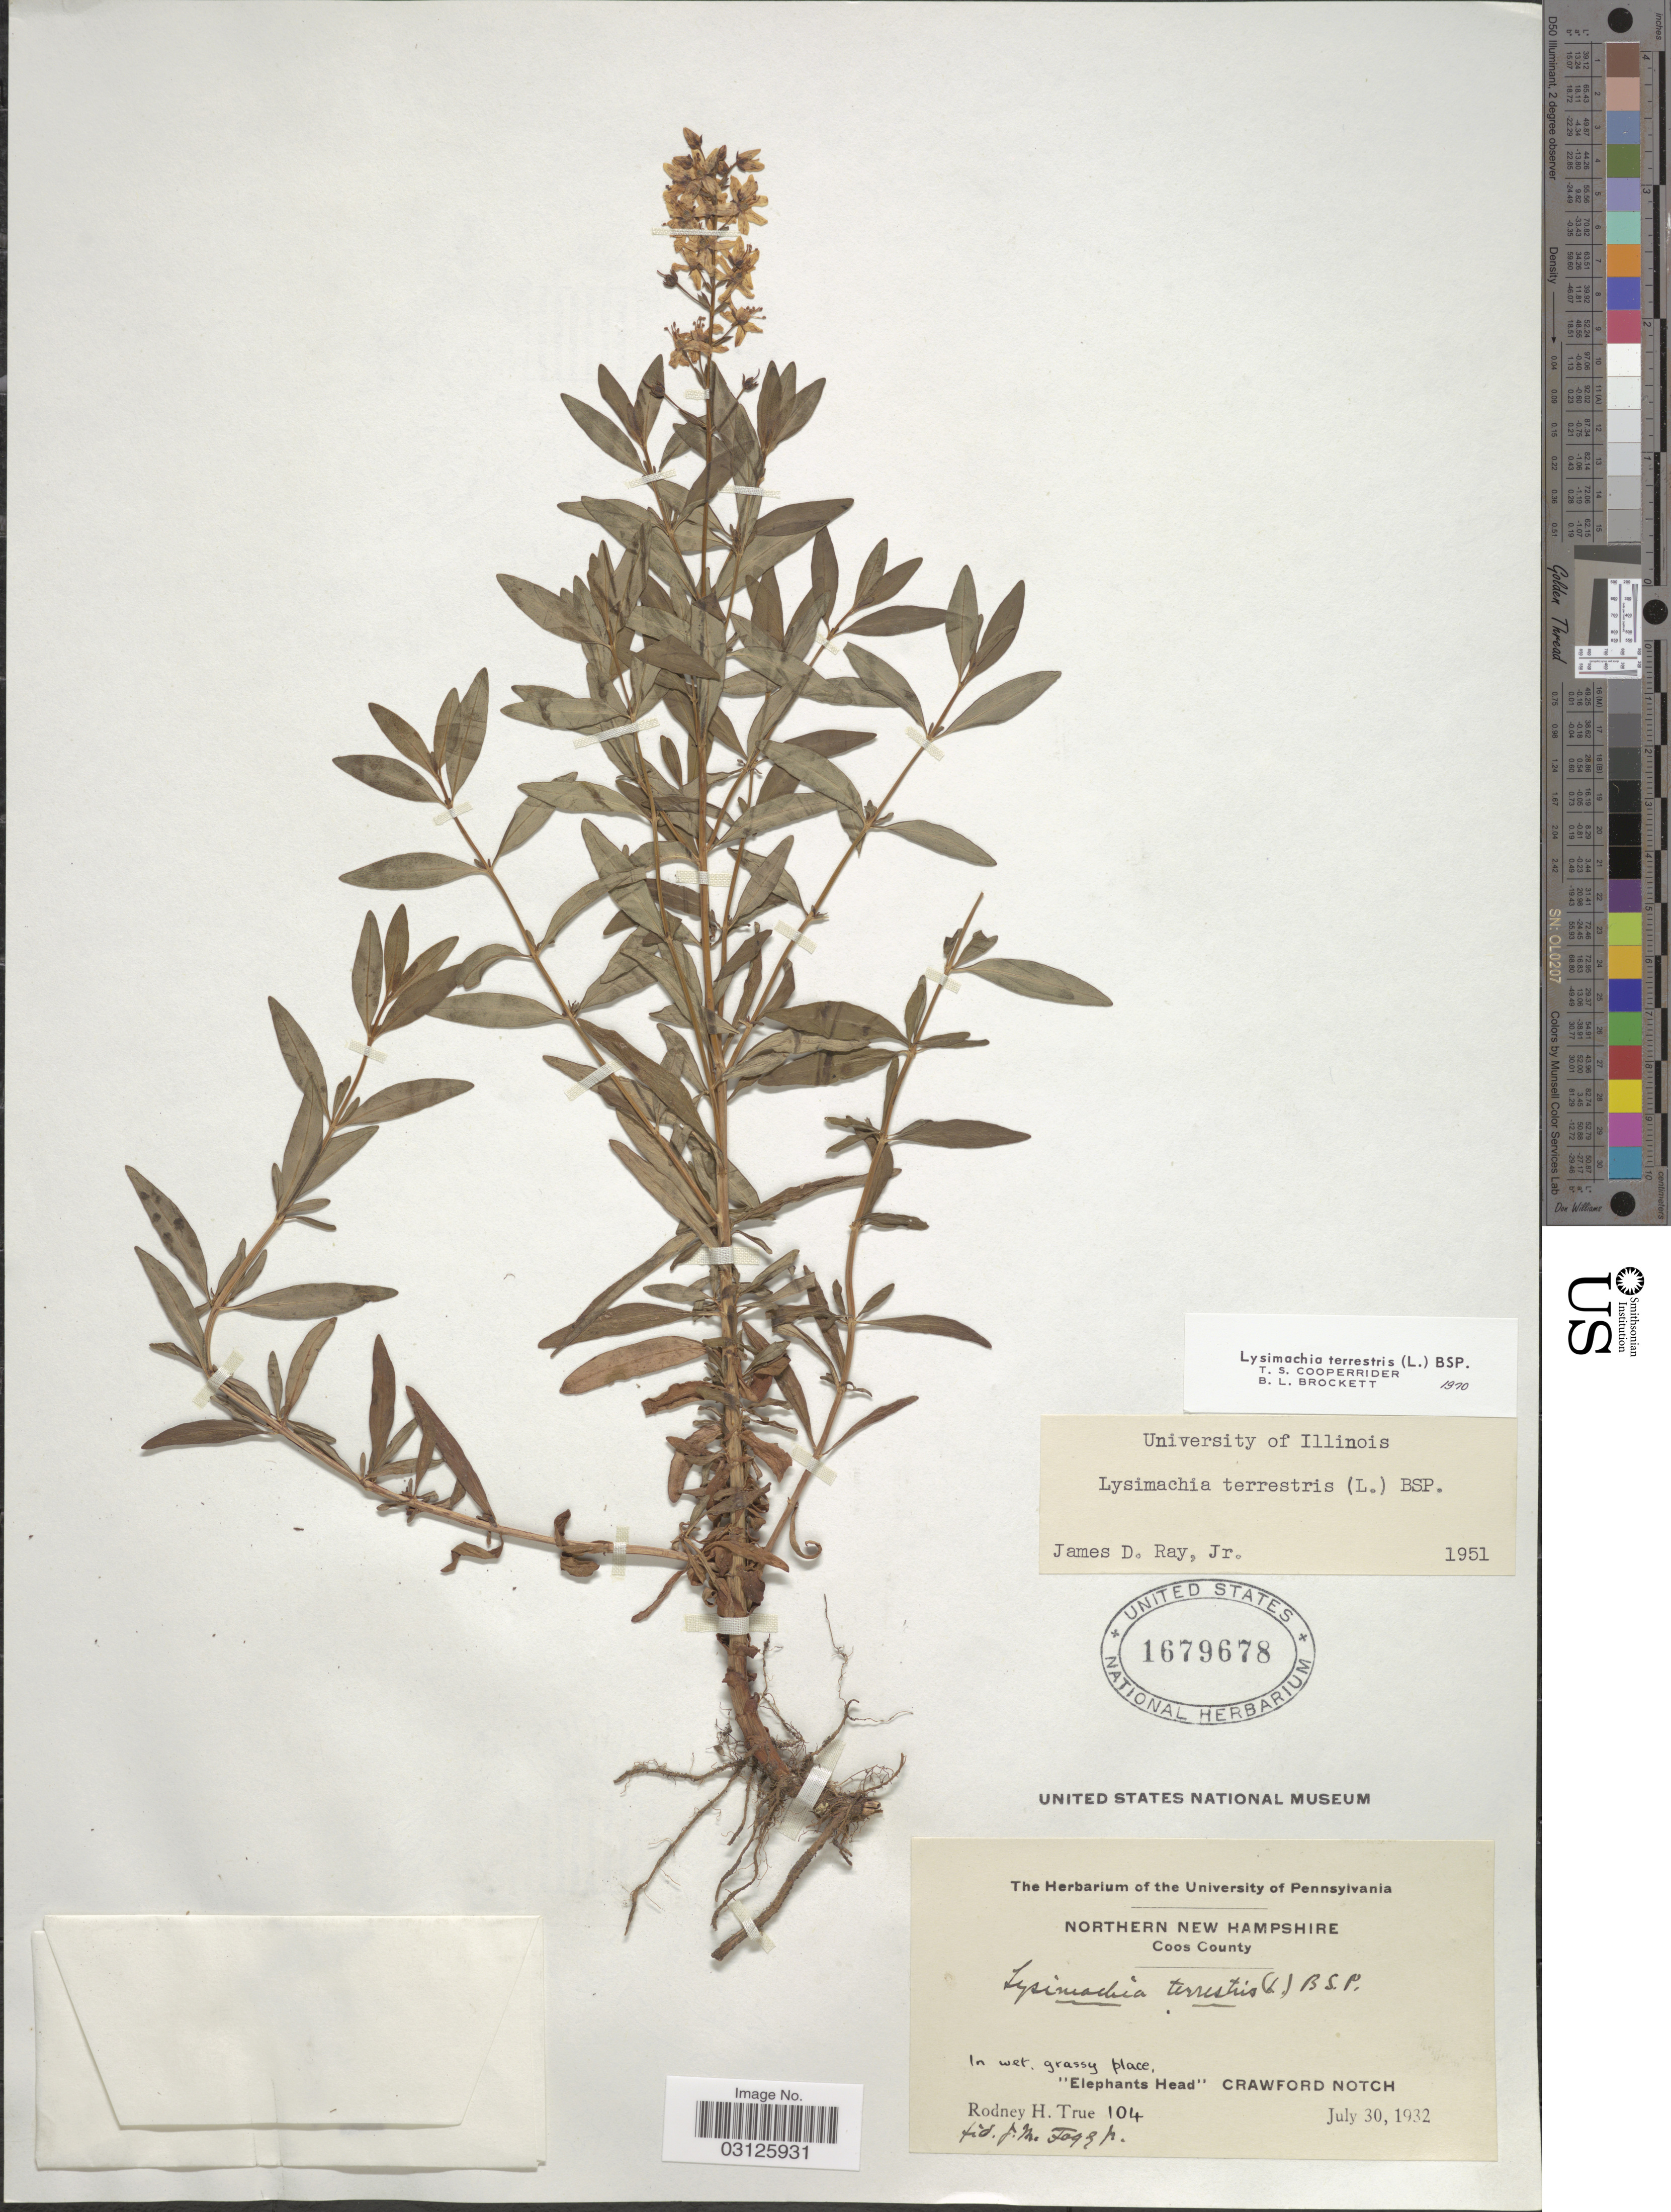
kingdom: Plantae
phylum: Tracheophyta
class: Magnoliopsida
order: Ericales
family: Primulaceae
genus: Lysimachia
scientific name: Lysimachia terrestris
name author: (L.) Britton, Stearns & Poggenb.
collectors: R. H. True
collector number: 104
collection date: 1932-07-30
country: United States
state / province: New Hampshire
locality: Northern New Hampshire. Coos County. "Elephants Head" Crawford Notch.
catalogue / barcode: US 1679678